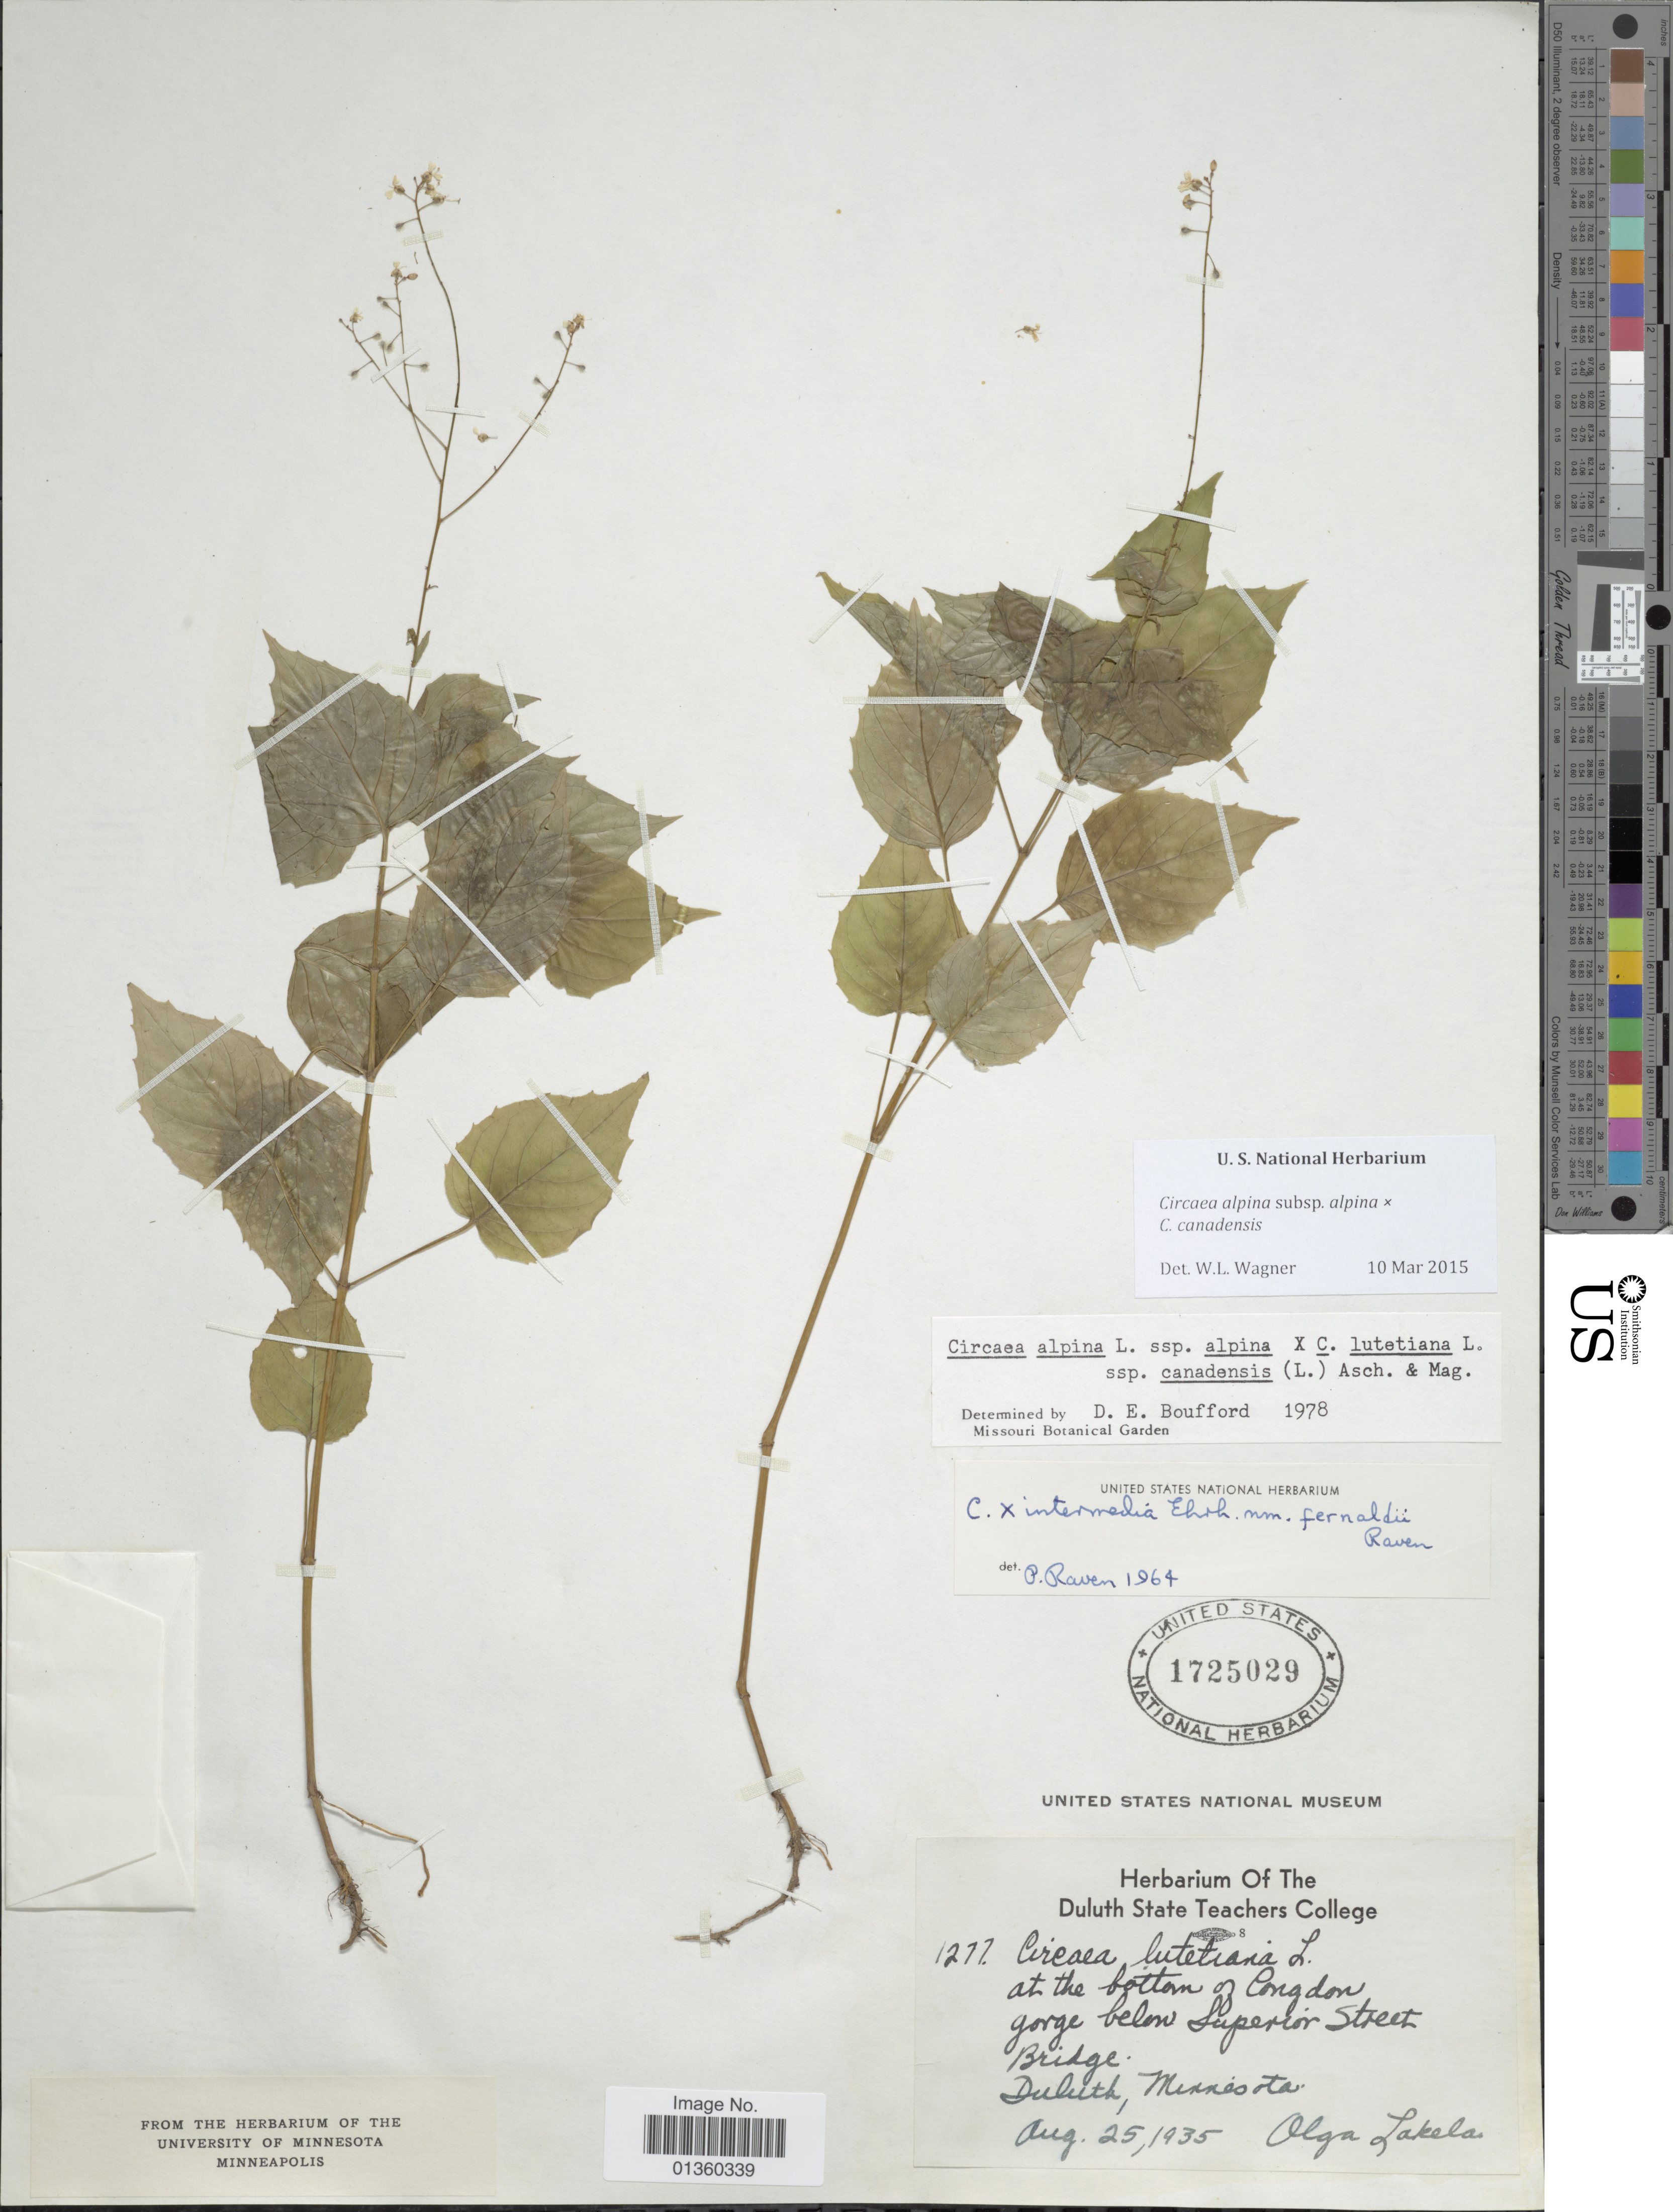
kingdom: Plantae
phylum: Tracheophyta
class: Magnoliopsida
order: Myrtales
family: Onagraceae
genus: Circaea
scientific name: Circaea alpina subsp. alpina x C. canadensis (L.) Hill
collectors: O. Lakela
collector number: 1277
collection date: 1935-08-25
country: United States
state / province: Minnesota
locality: At the bottom of Congdon gorge below Superior Street Bridge, Duluth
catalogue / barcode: US 1725029